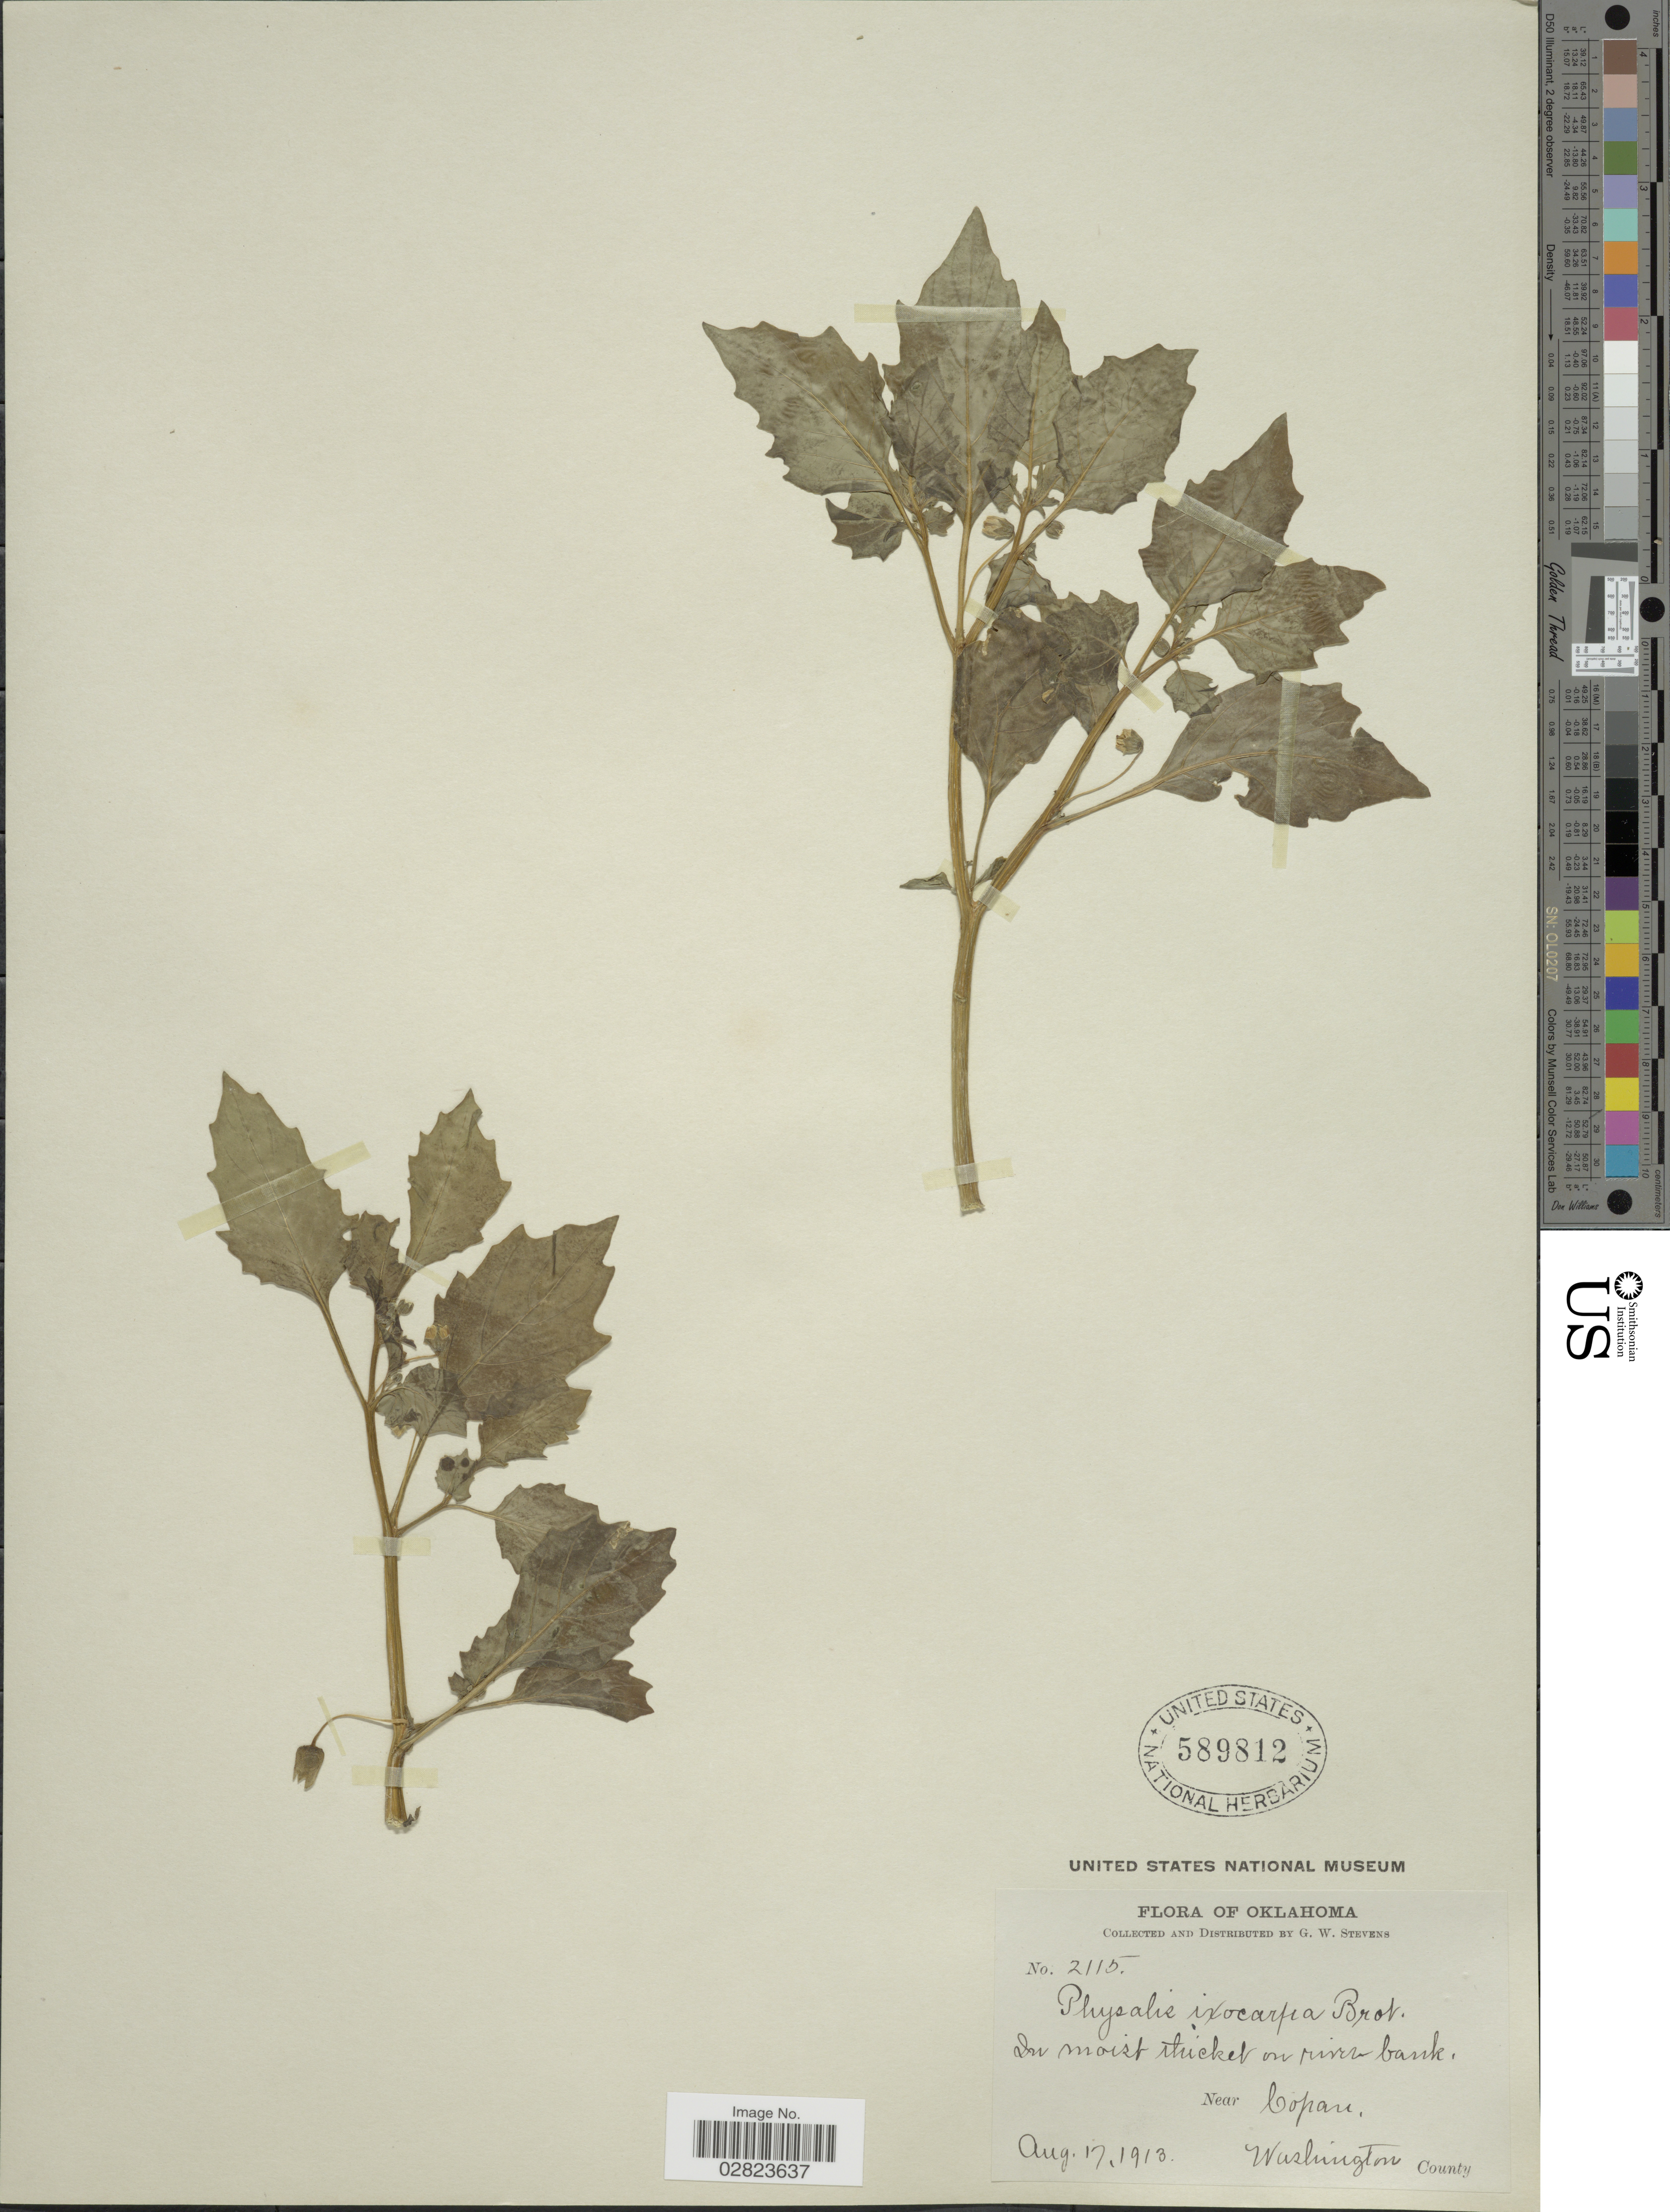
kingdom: Plantae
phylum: Tracheophyta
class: Magnoliopsida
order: Solanales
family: Solanaceae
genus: Physalis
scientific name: Physalis ixocarpa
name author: Brot. ex Hornem.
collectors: G. W. Stevens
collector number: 2115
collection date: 1913-08-17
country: United States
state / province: Oklahoma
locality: Near Copan, Washington County.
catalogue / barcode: US 589812